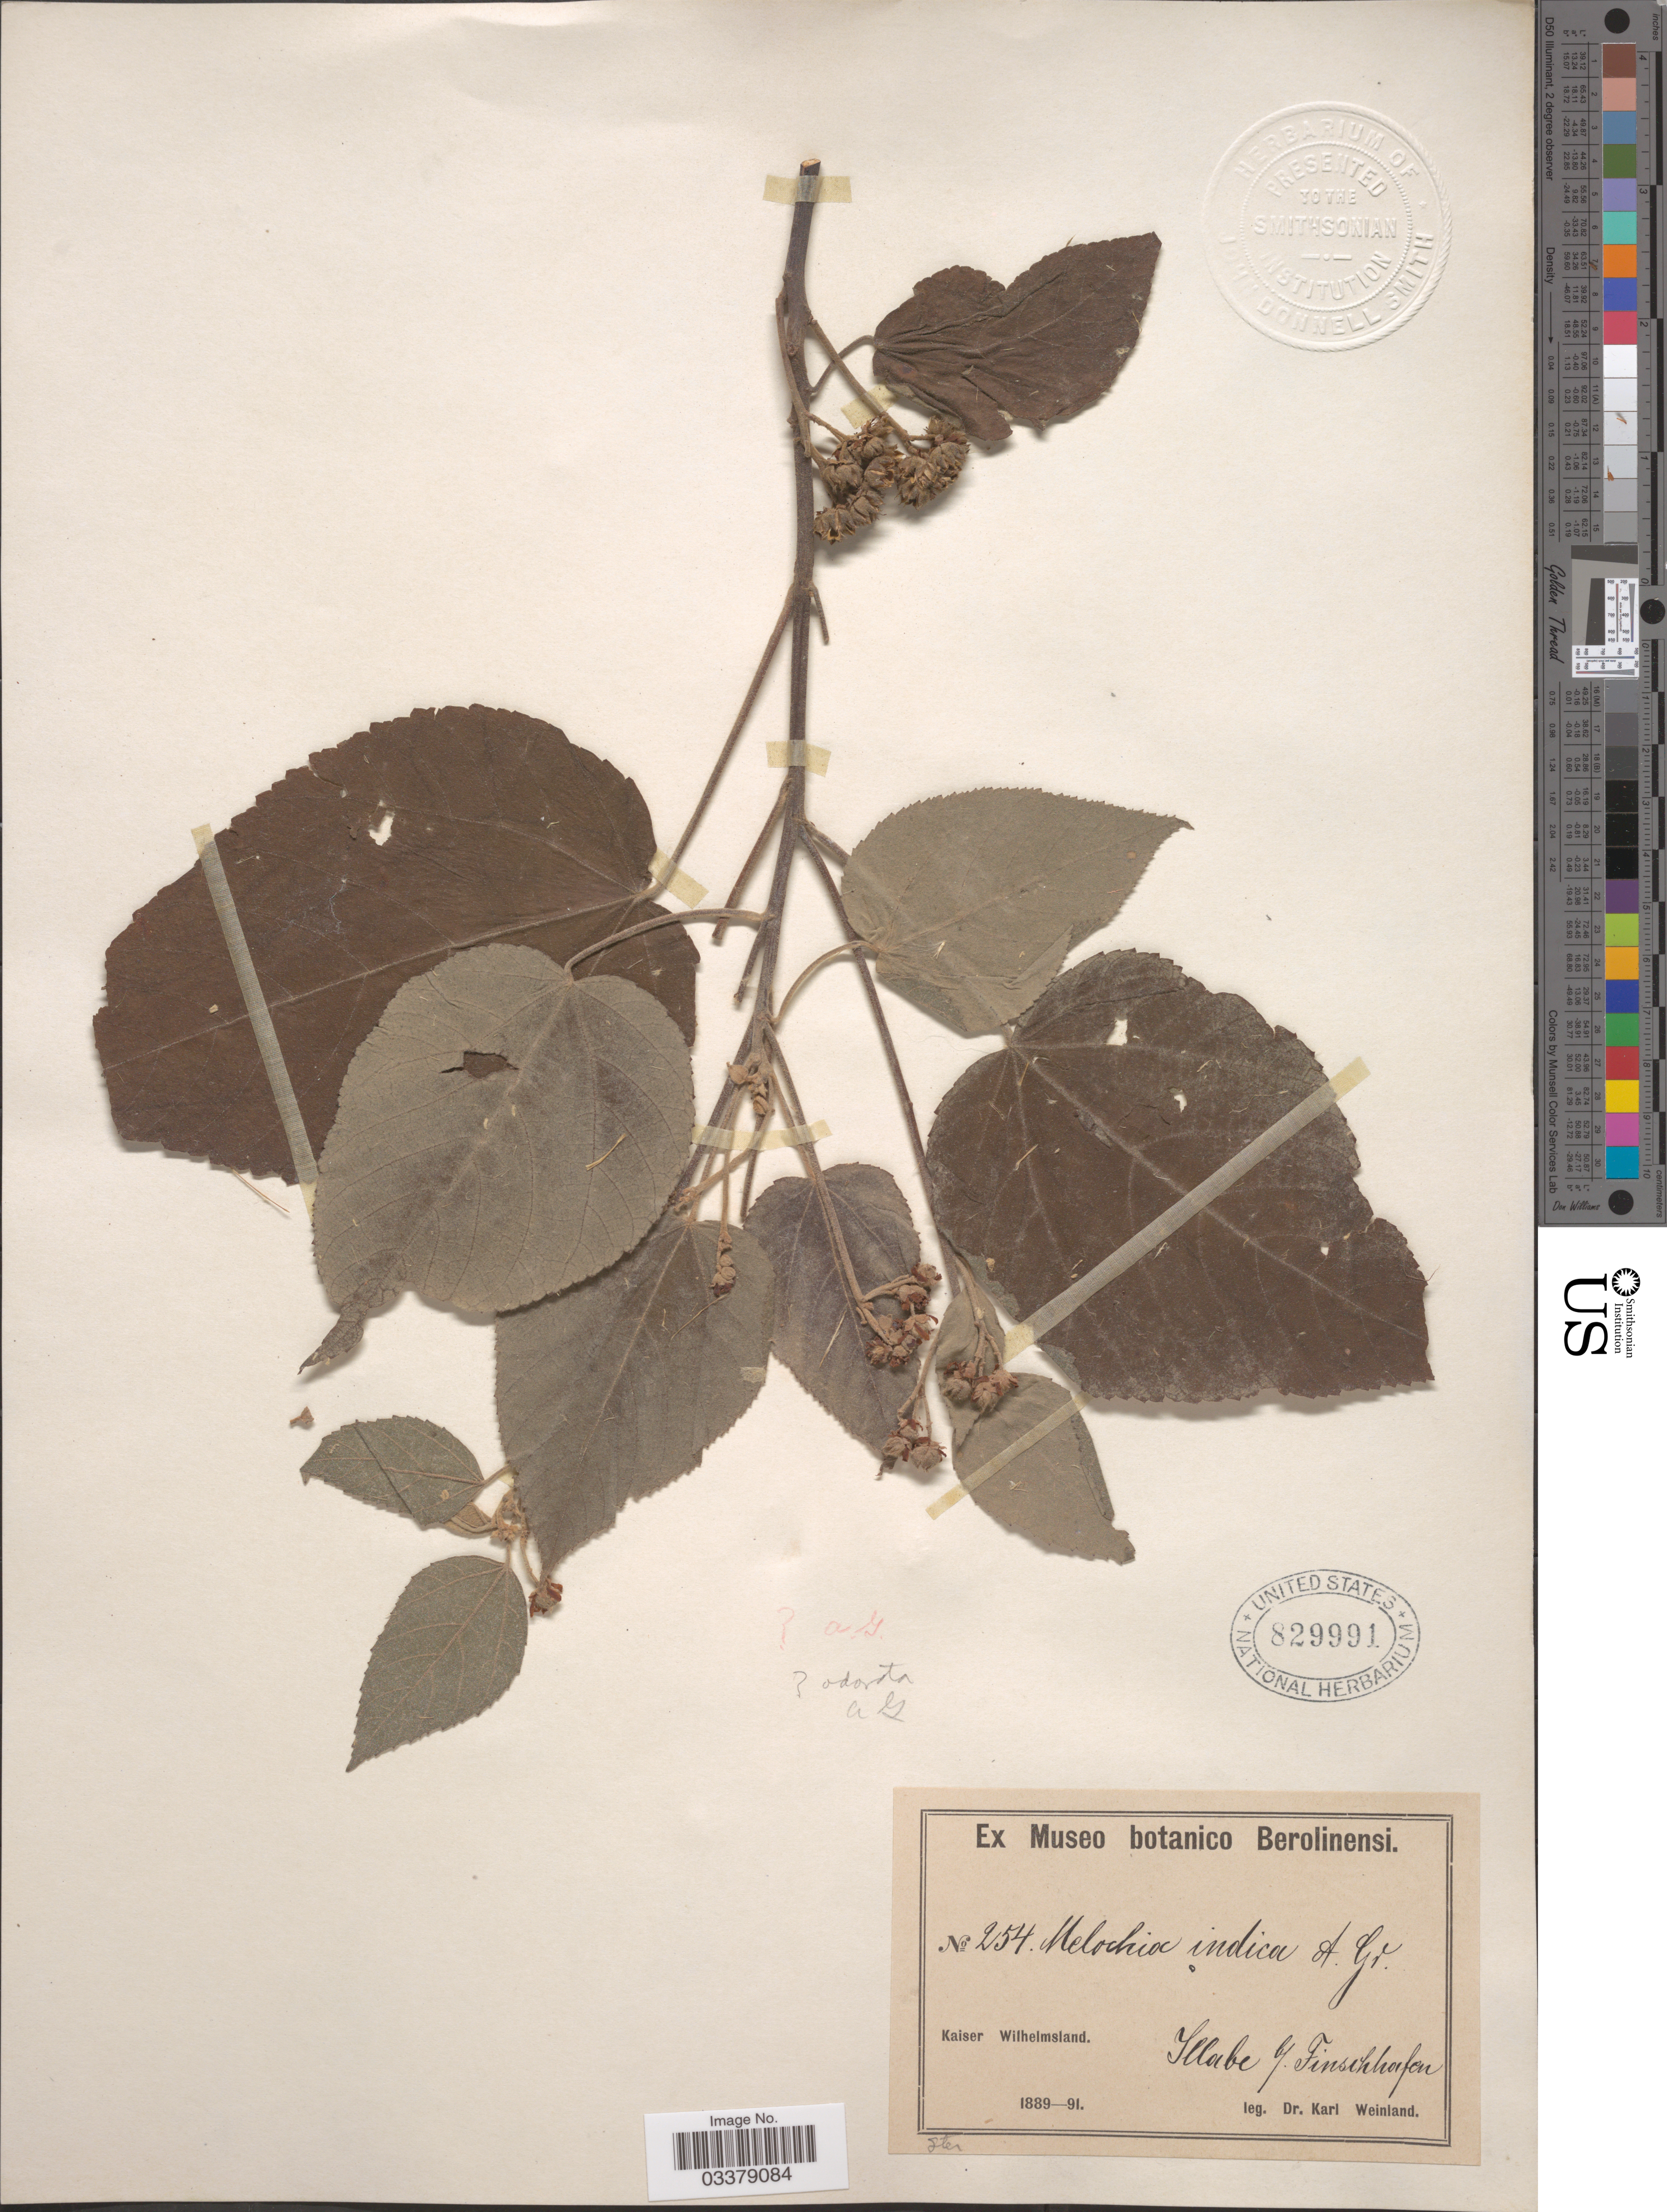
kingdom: Plantae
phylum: Tracheophyta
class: Magnoliopsida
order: Malvales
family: Malvaceae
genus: Melochia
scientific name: Melochia sp.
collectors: K. Weinland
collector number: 254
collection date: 1889/1891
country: Papua New Guinea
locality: Kaiser Wilhelmsland. Illabe bf. [interpreted] Finschhafen.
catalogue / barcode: US 829991